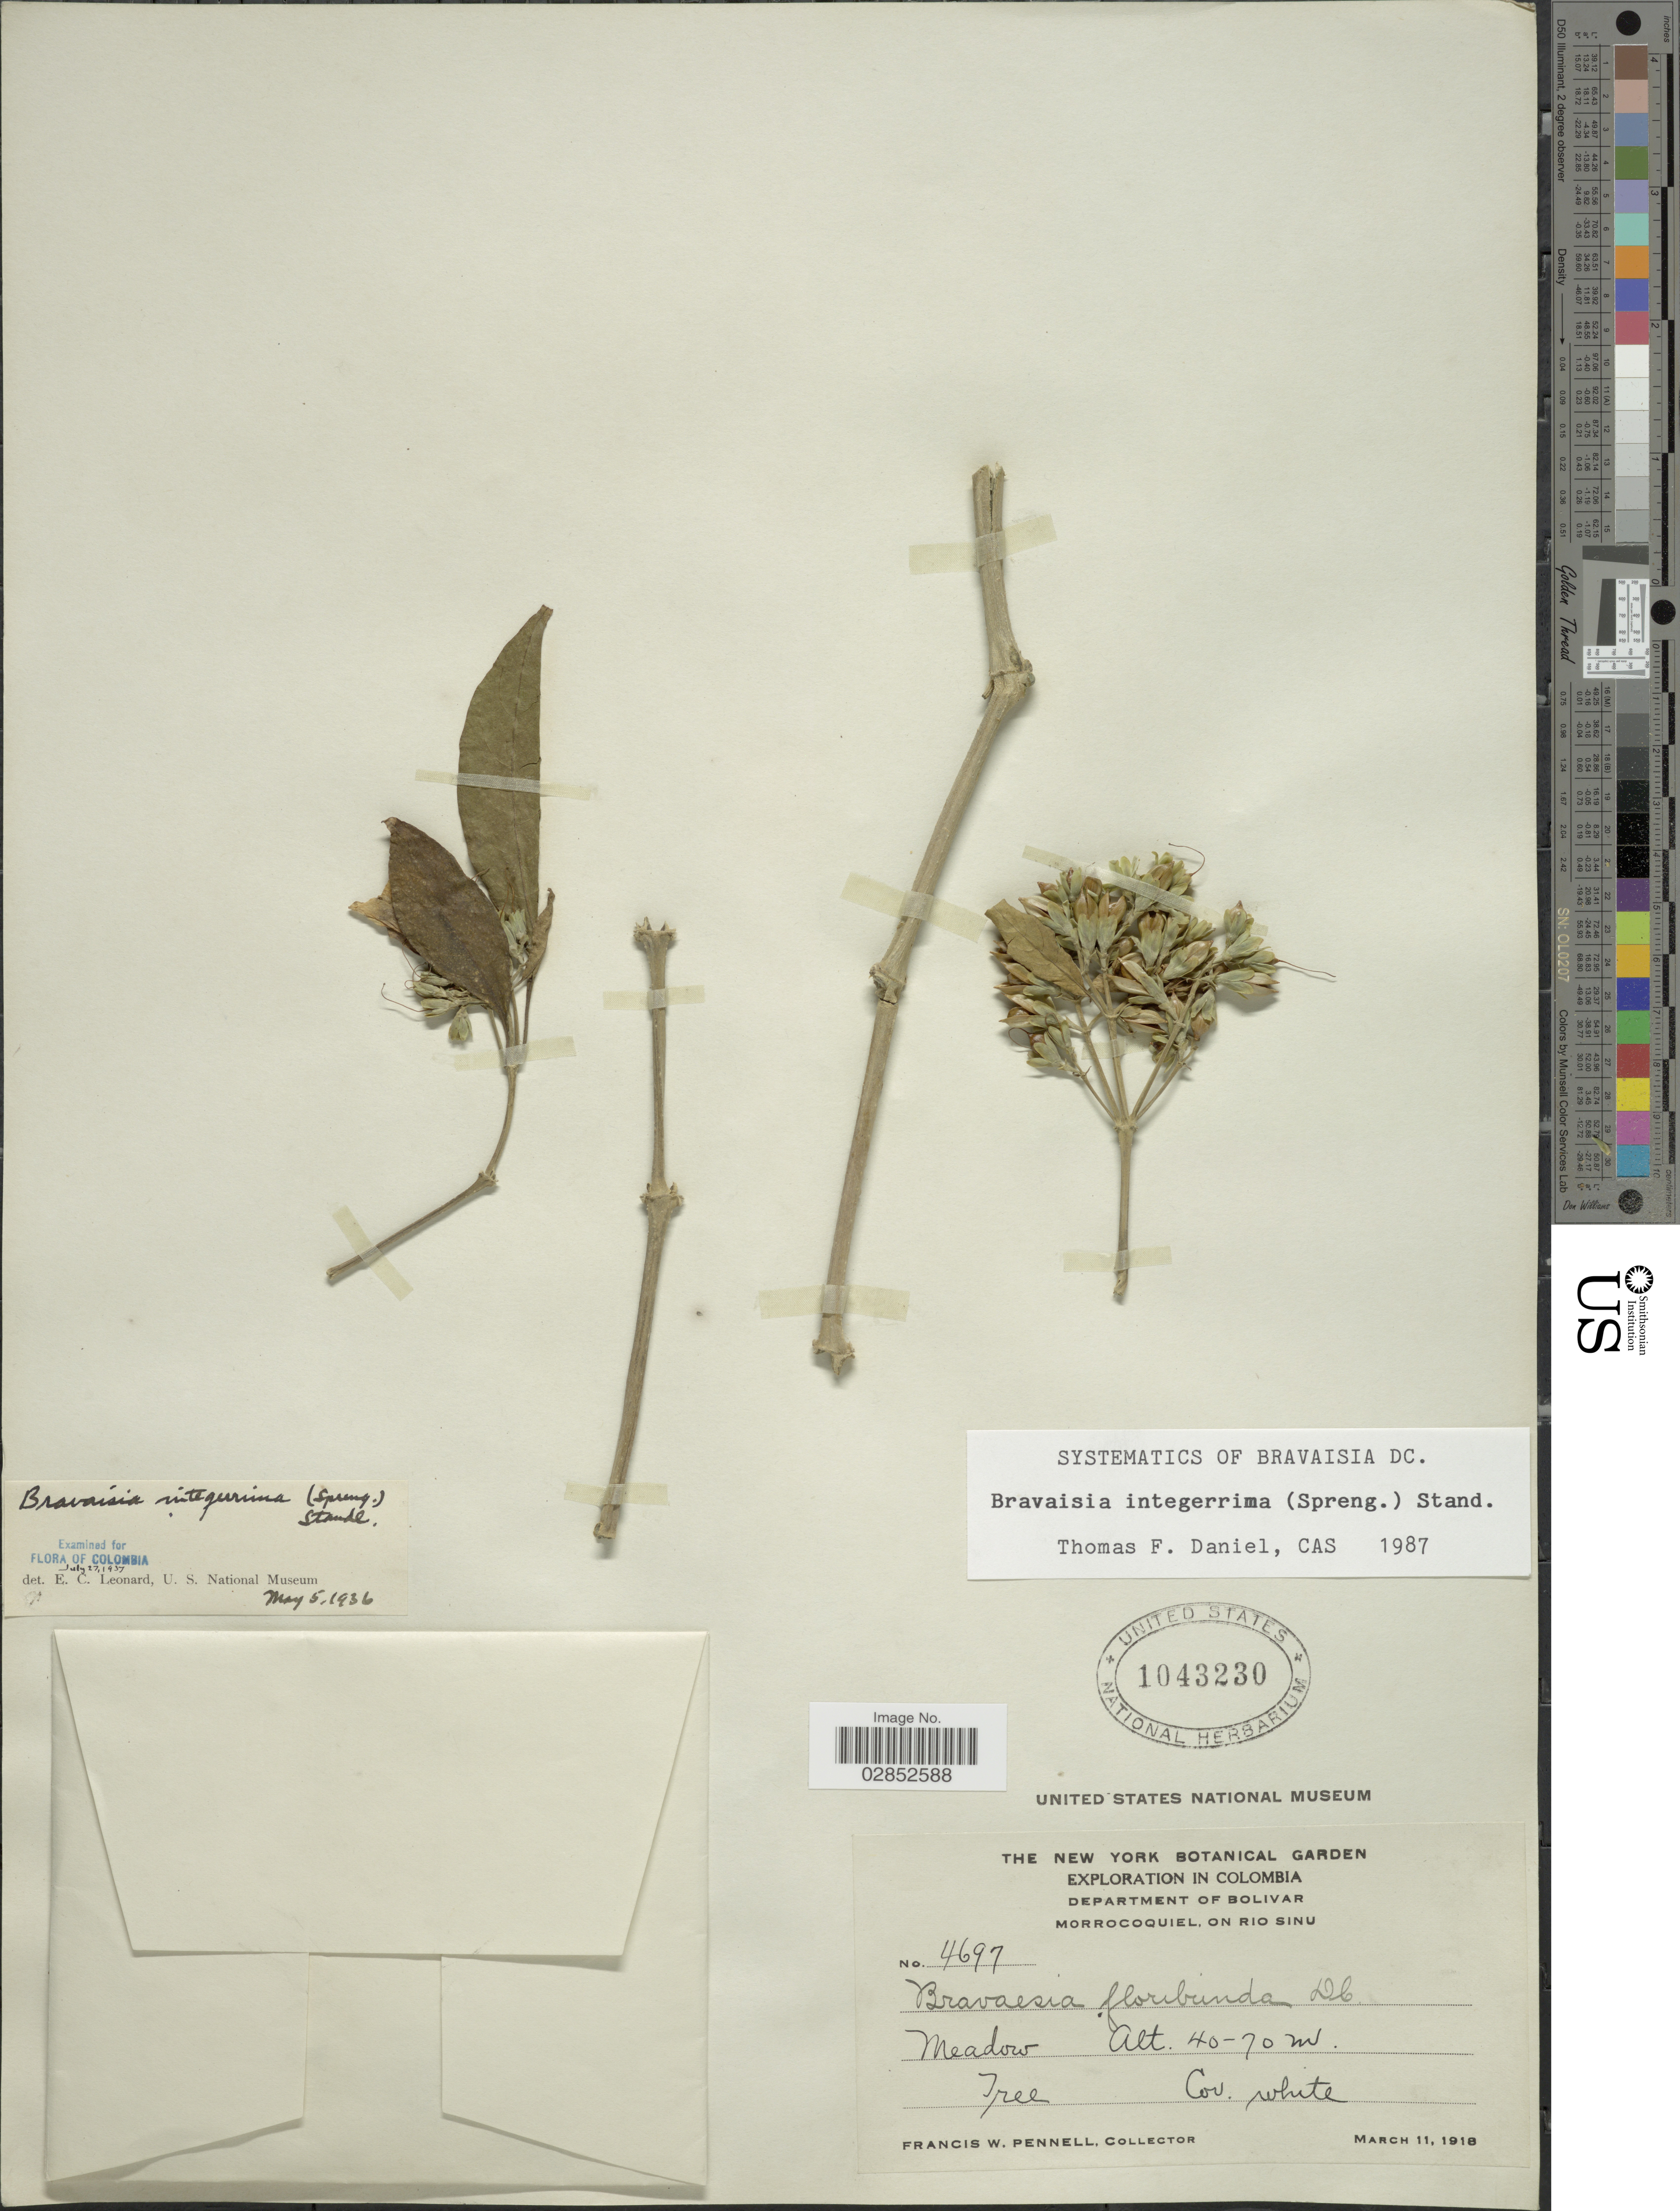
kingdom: Plantae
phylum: Tracheophyta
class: Magnoliopsida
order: Lamiales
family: Acanthaceae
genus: Bravaisia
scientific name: Bravaisia integerrima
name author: (Spreng.) Standl.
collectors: F. W. Pennell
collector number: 4697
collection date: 1918-03-11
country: Colombia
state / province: Bolívar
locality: Department of Bolivar, Morrocoquiel, on Rio Sinu.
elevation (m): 40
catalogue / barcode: US 1043230